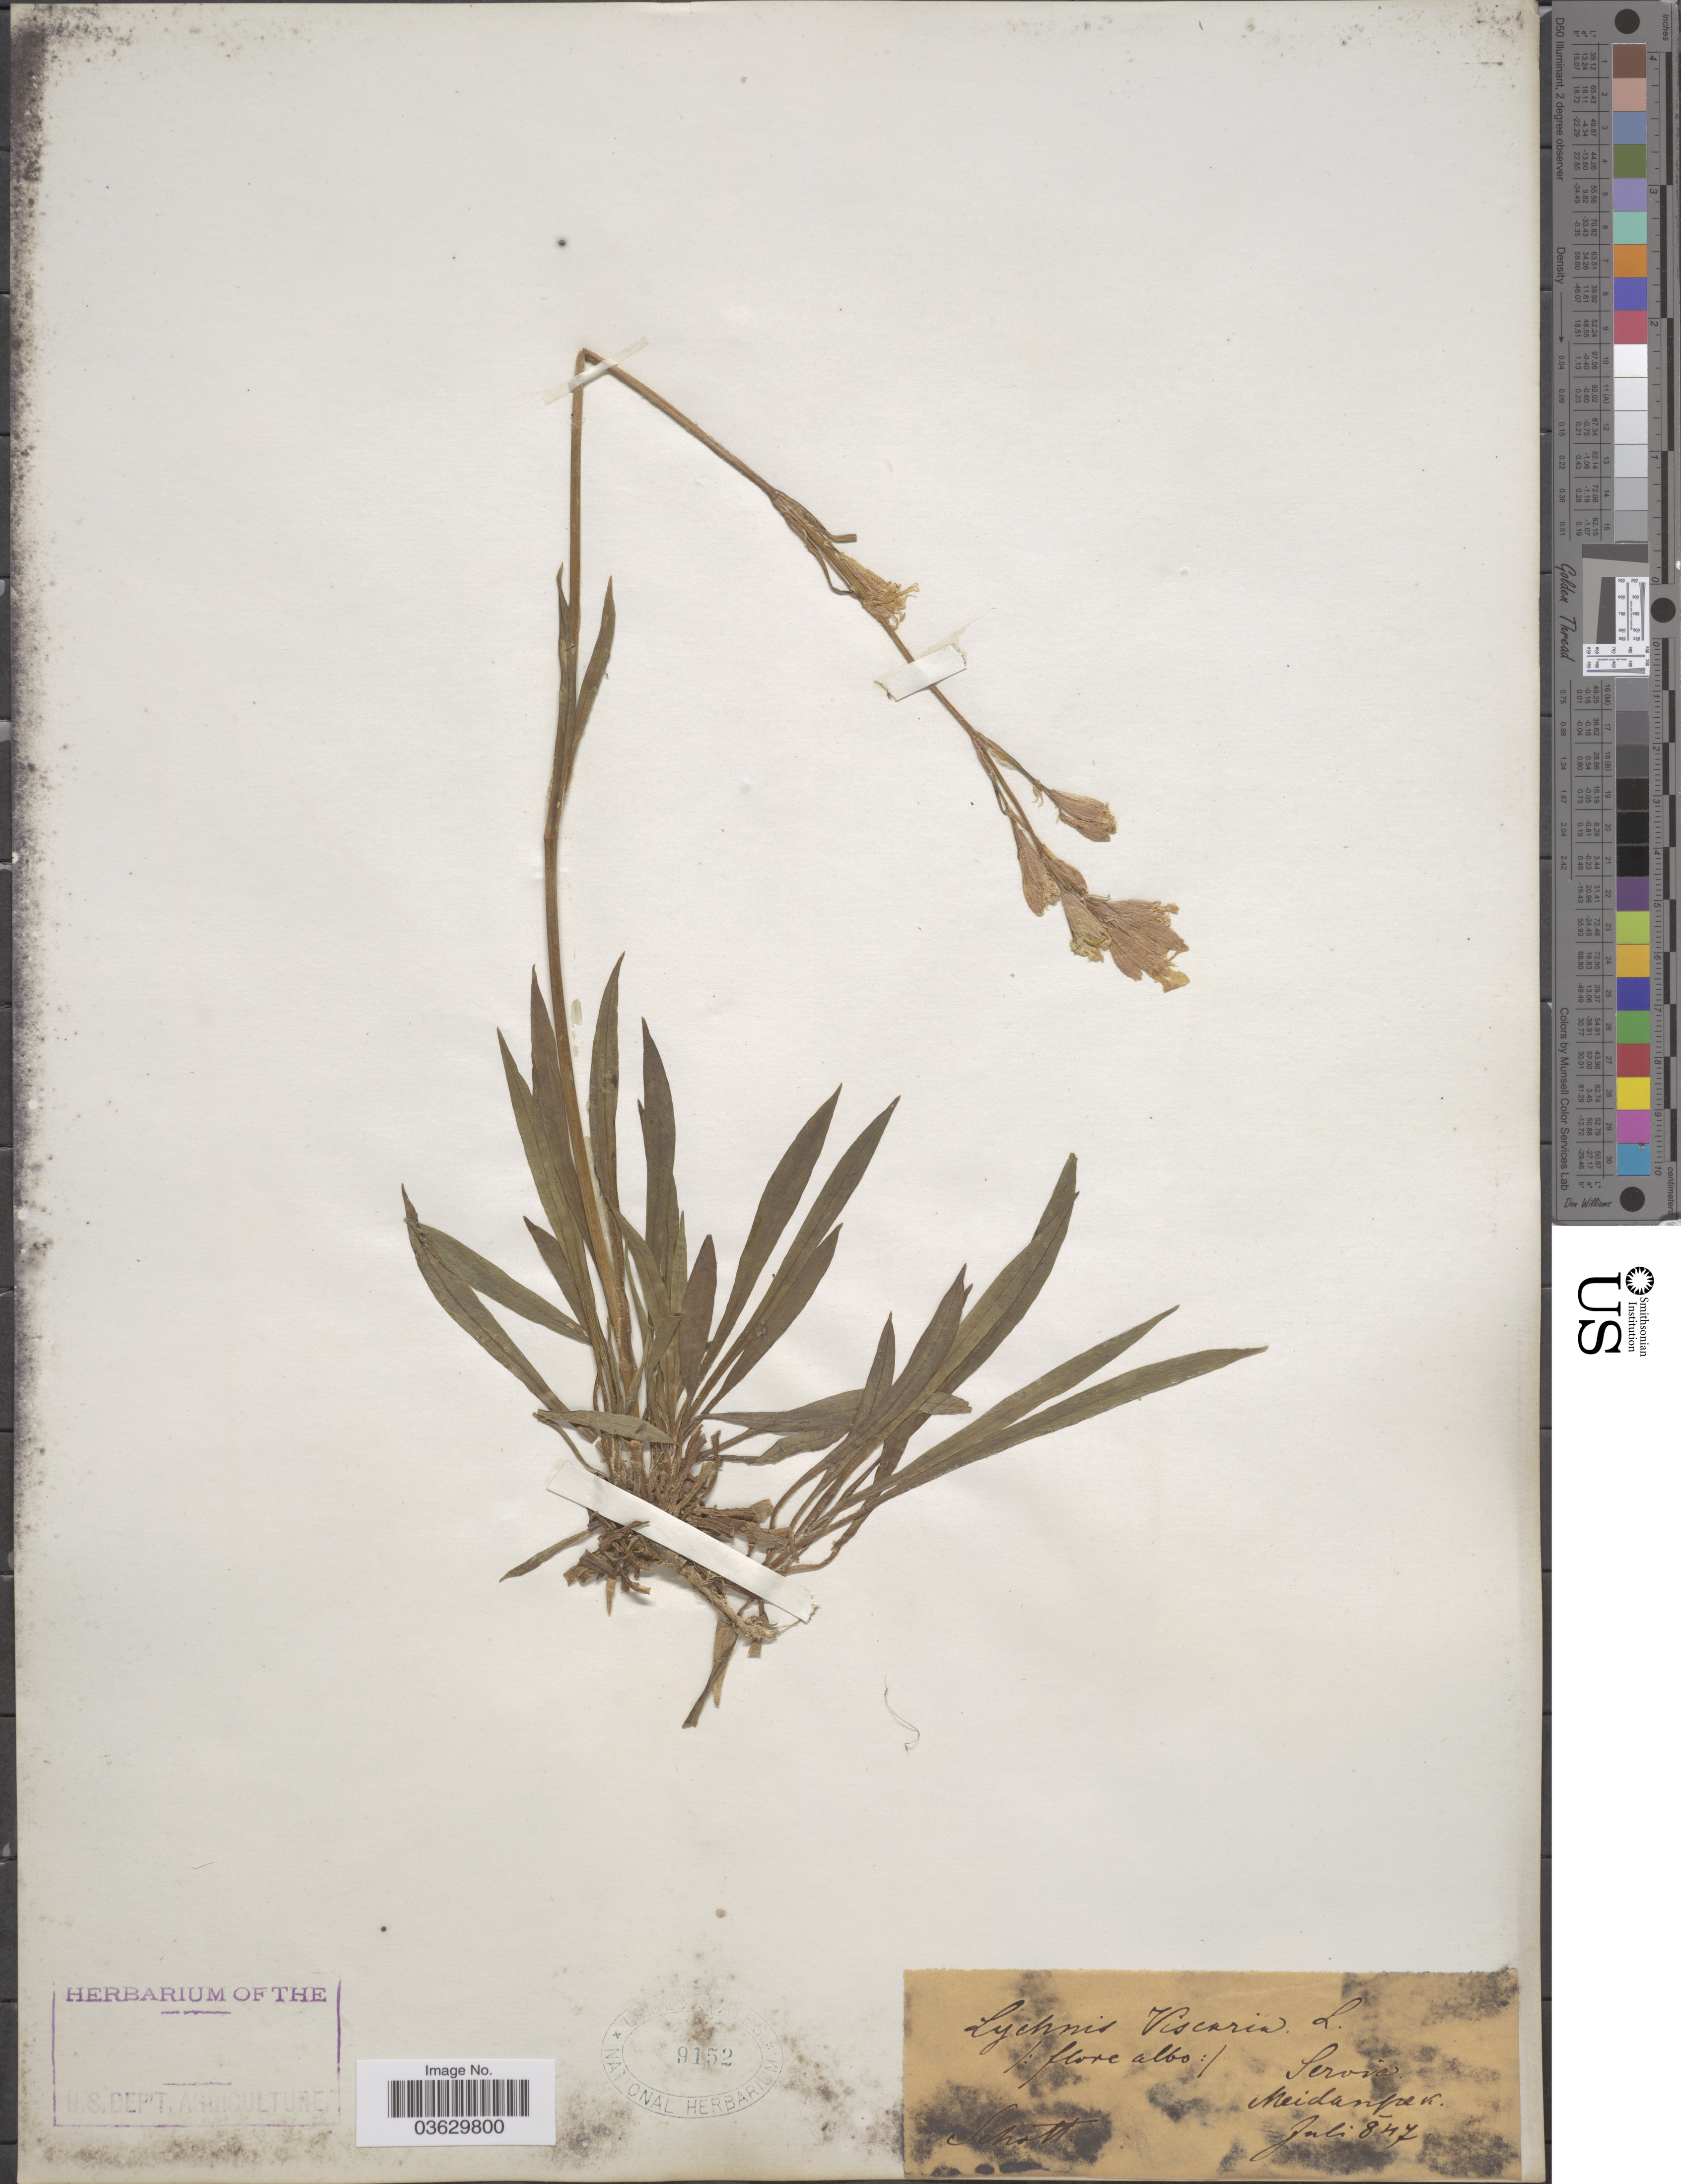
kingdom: Plantae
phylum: Tracheophyta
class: Magnoliopsida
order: Caryophyllales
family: Caryophyllaceae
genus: Lychnis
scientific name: Lychnis viscaria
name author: L.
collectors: Schott, --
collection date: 1847-07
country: Serbia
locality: Servia, Meidanpek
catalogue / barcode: US 9152